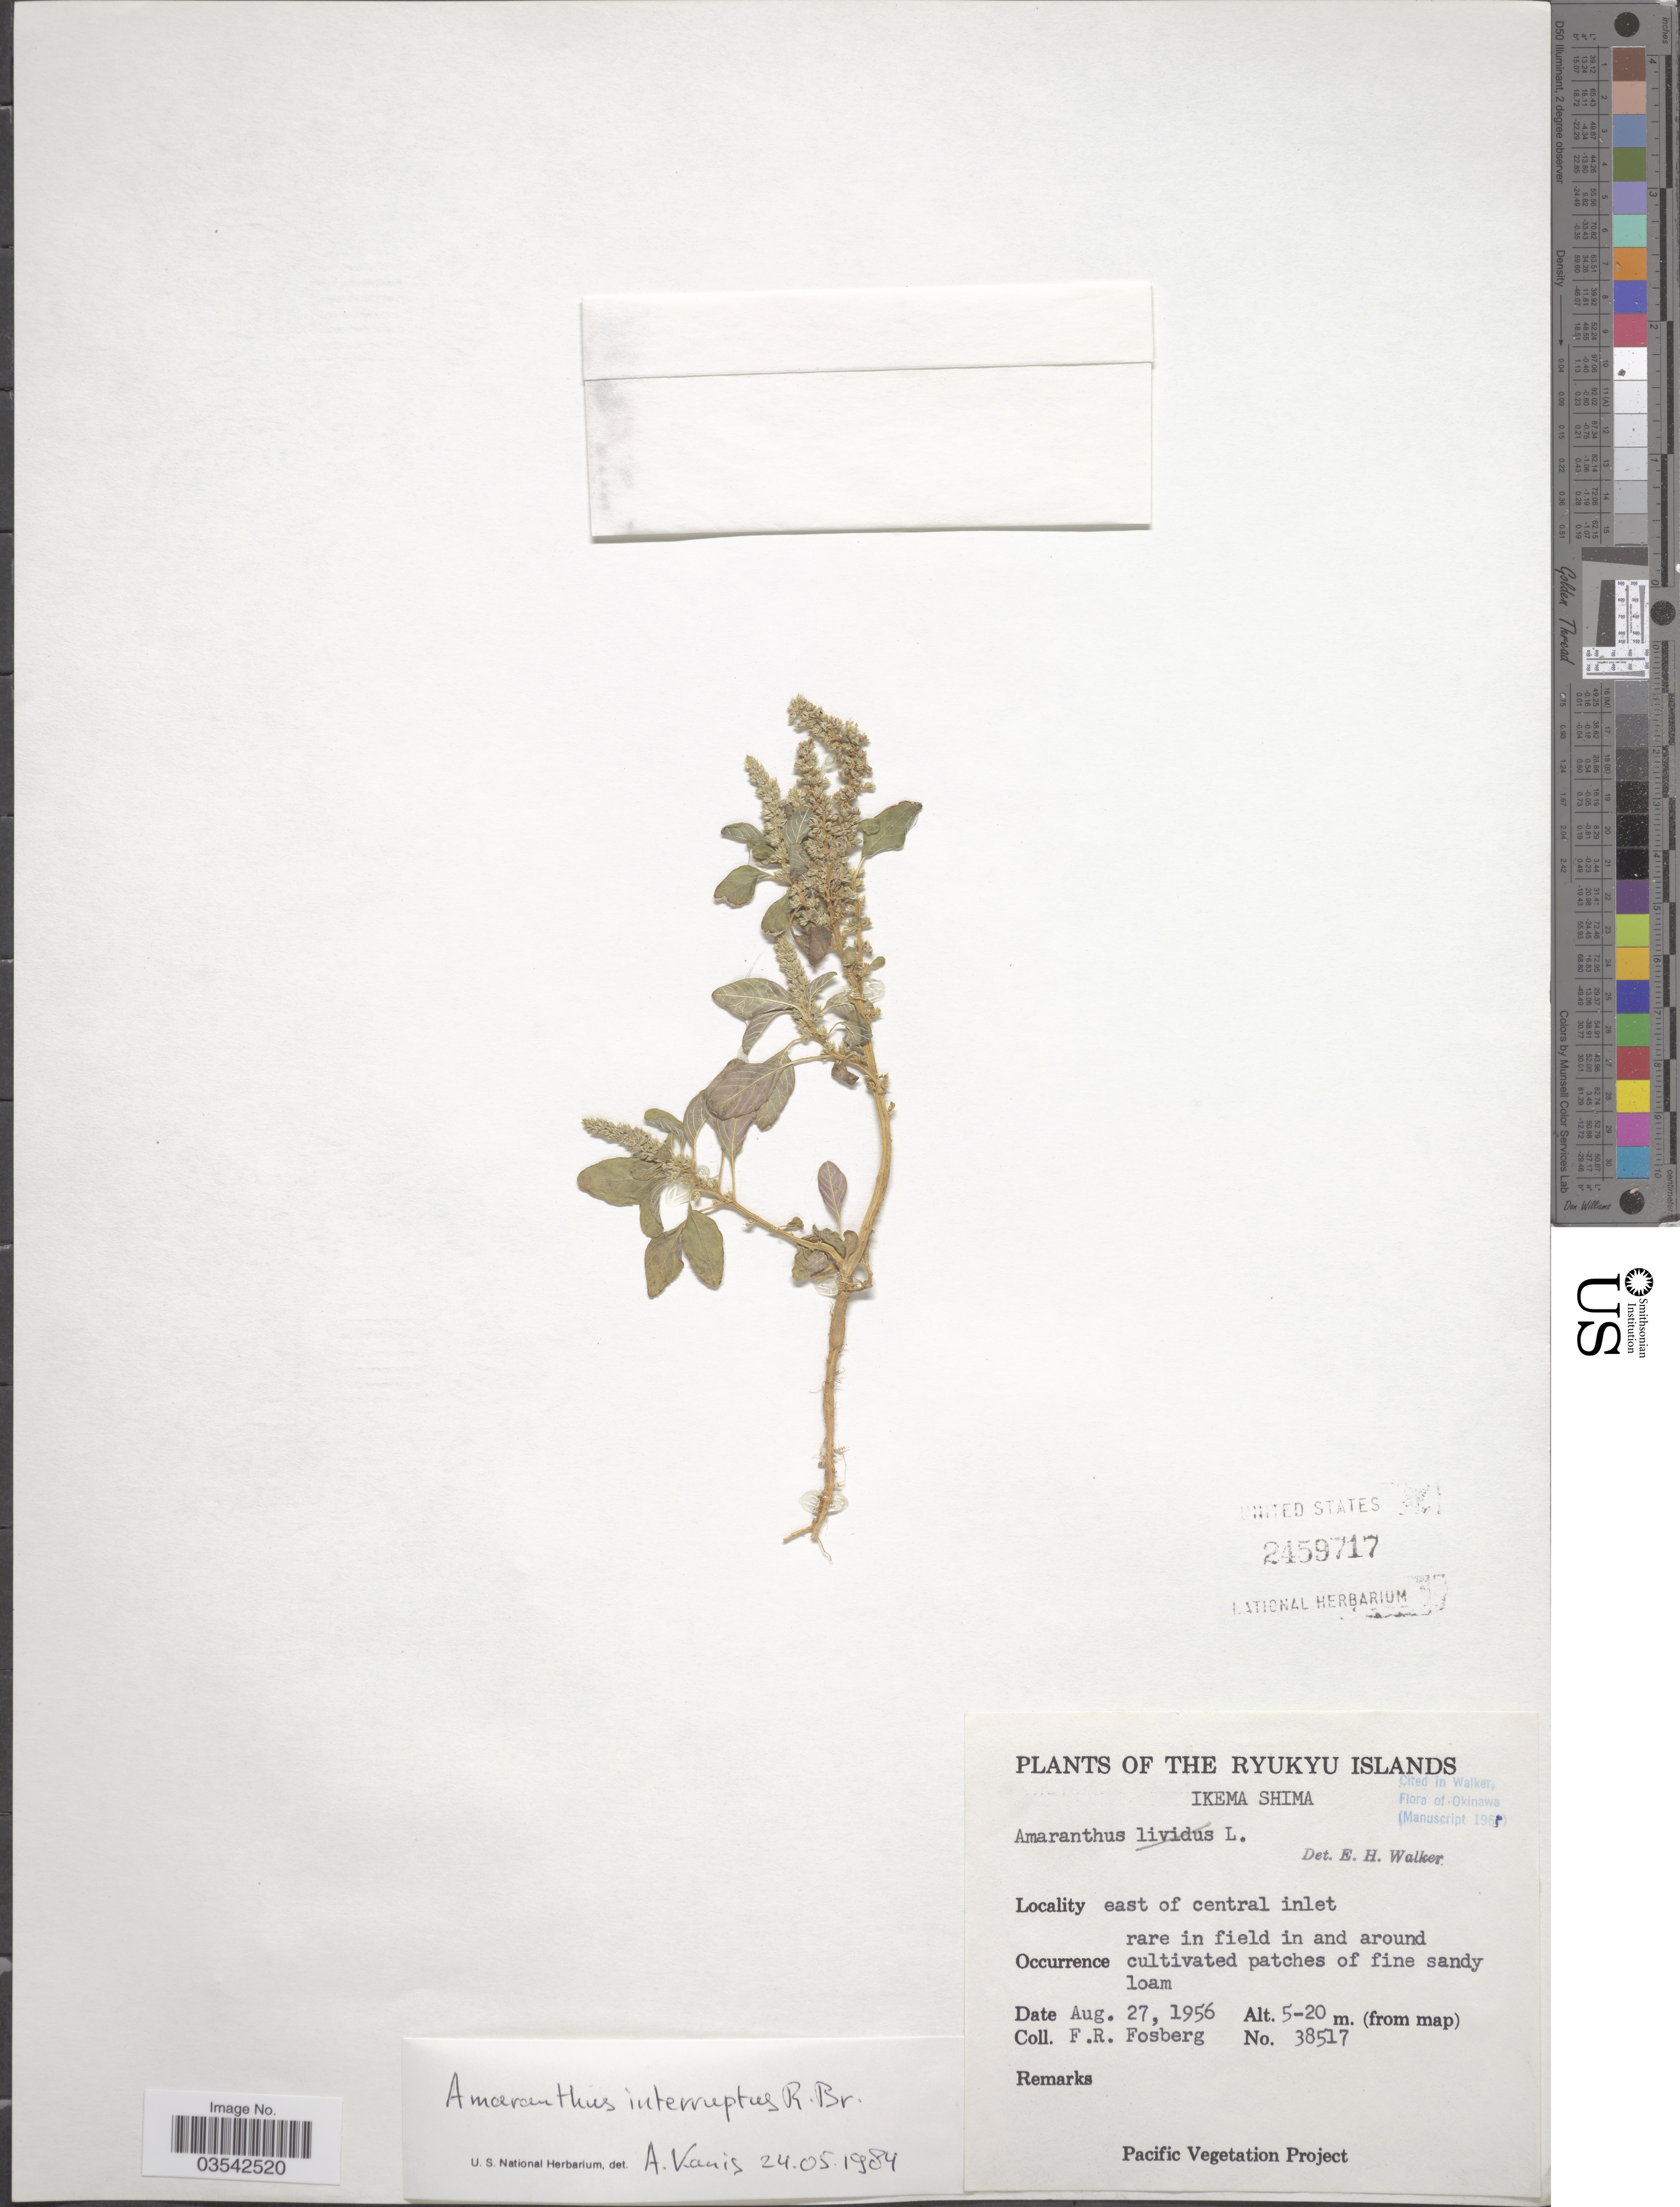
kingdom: Plantae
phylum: Tracheophyta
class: Magnoliopsida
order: Caryophyllales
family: Amaranthaceae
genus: Amaranthus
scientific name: Amaranthus interruptus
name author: R. Br.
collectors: F. R. Fosberg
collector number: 38517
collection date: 1956-08-27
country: Japan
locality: The Ryukyu Islands. Ikema Shima. East of central inlet.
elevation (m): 5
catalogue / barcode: US 2459717